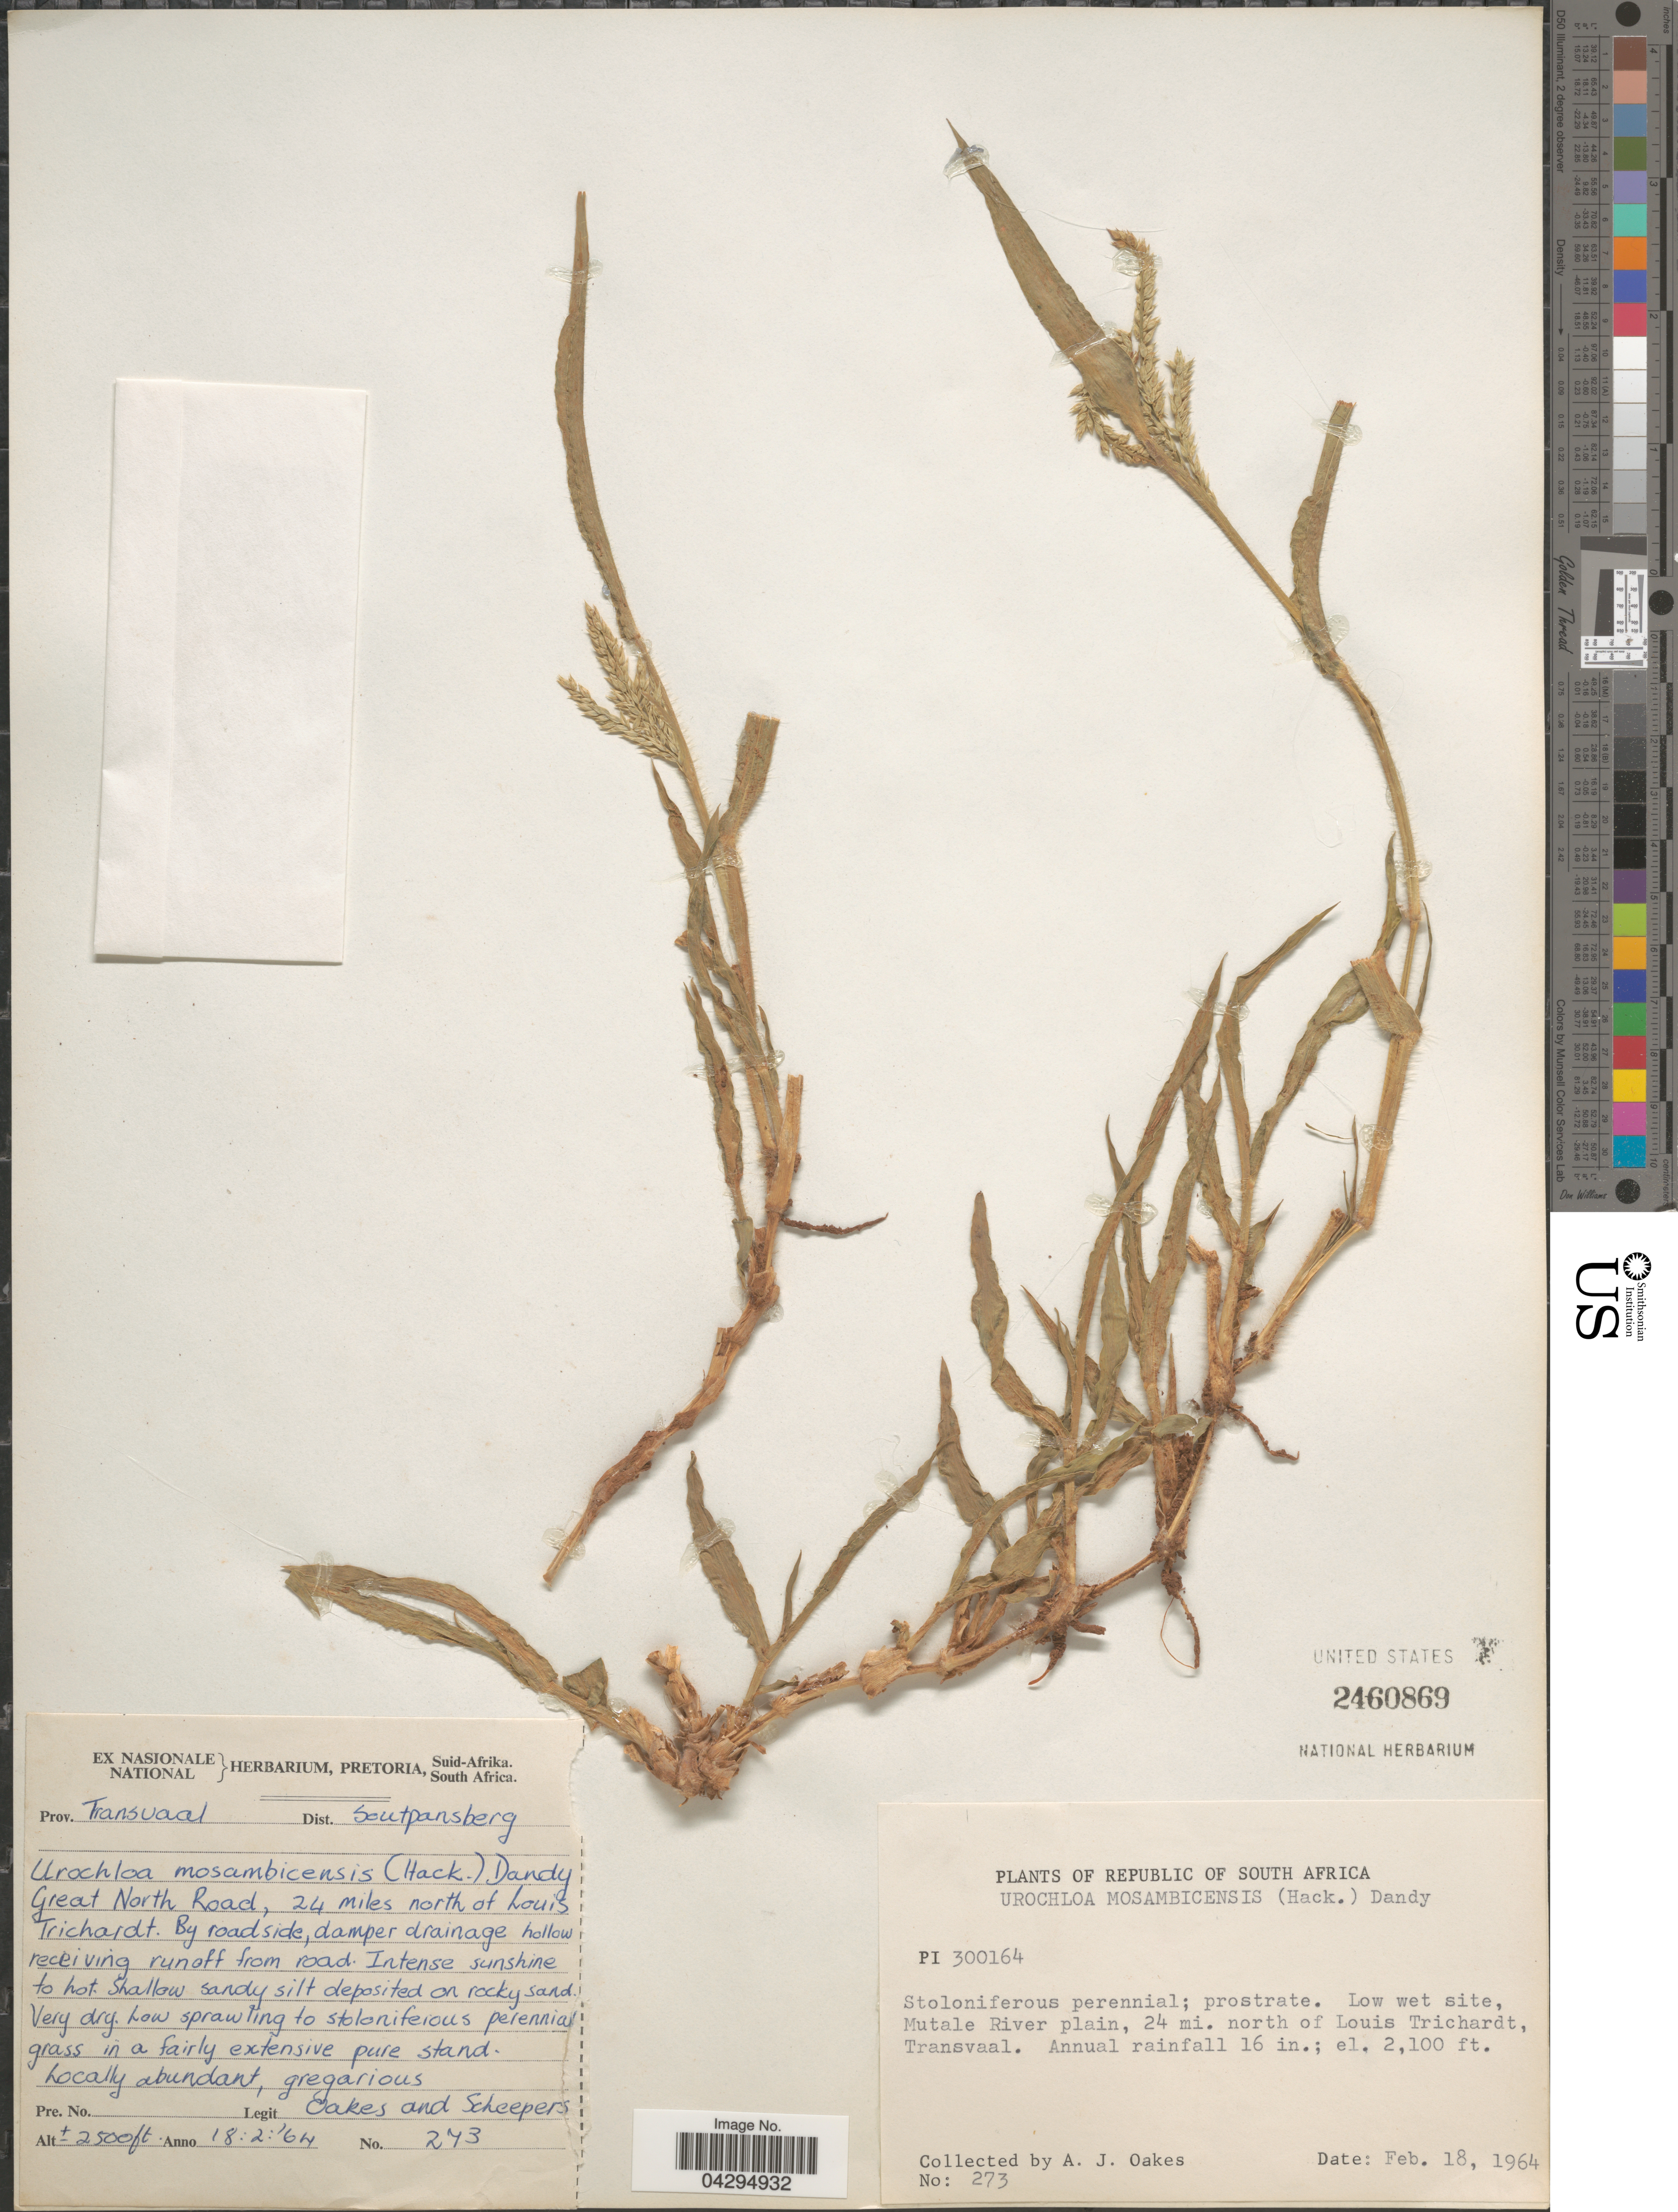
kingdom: Plantae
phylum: Tracheophyta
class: Liliopsida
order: Poales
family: Poaceae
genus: Urochloa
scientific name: Urochloa mosambicensis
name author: (Hack.) Dandy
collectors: A. Oakes & Scheepers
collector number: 273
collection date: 1964-02-18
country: South Africa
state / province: Limpopo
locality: Prov. Transvaal. Dist. Soutpansberg. Great North Road, 24 miles north of Louis Trichardt. Republic of South Africa. Low wet site, Mutale River plain.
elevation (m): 640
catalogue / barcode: US 2460869